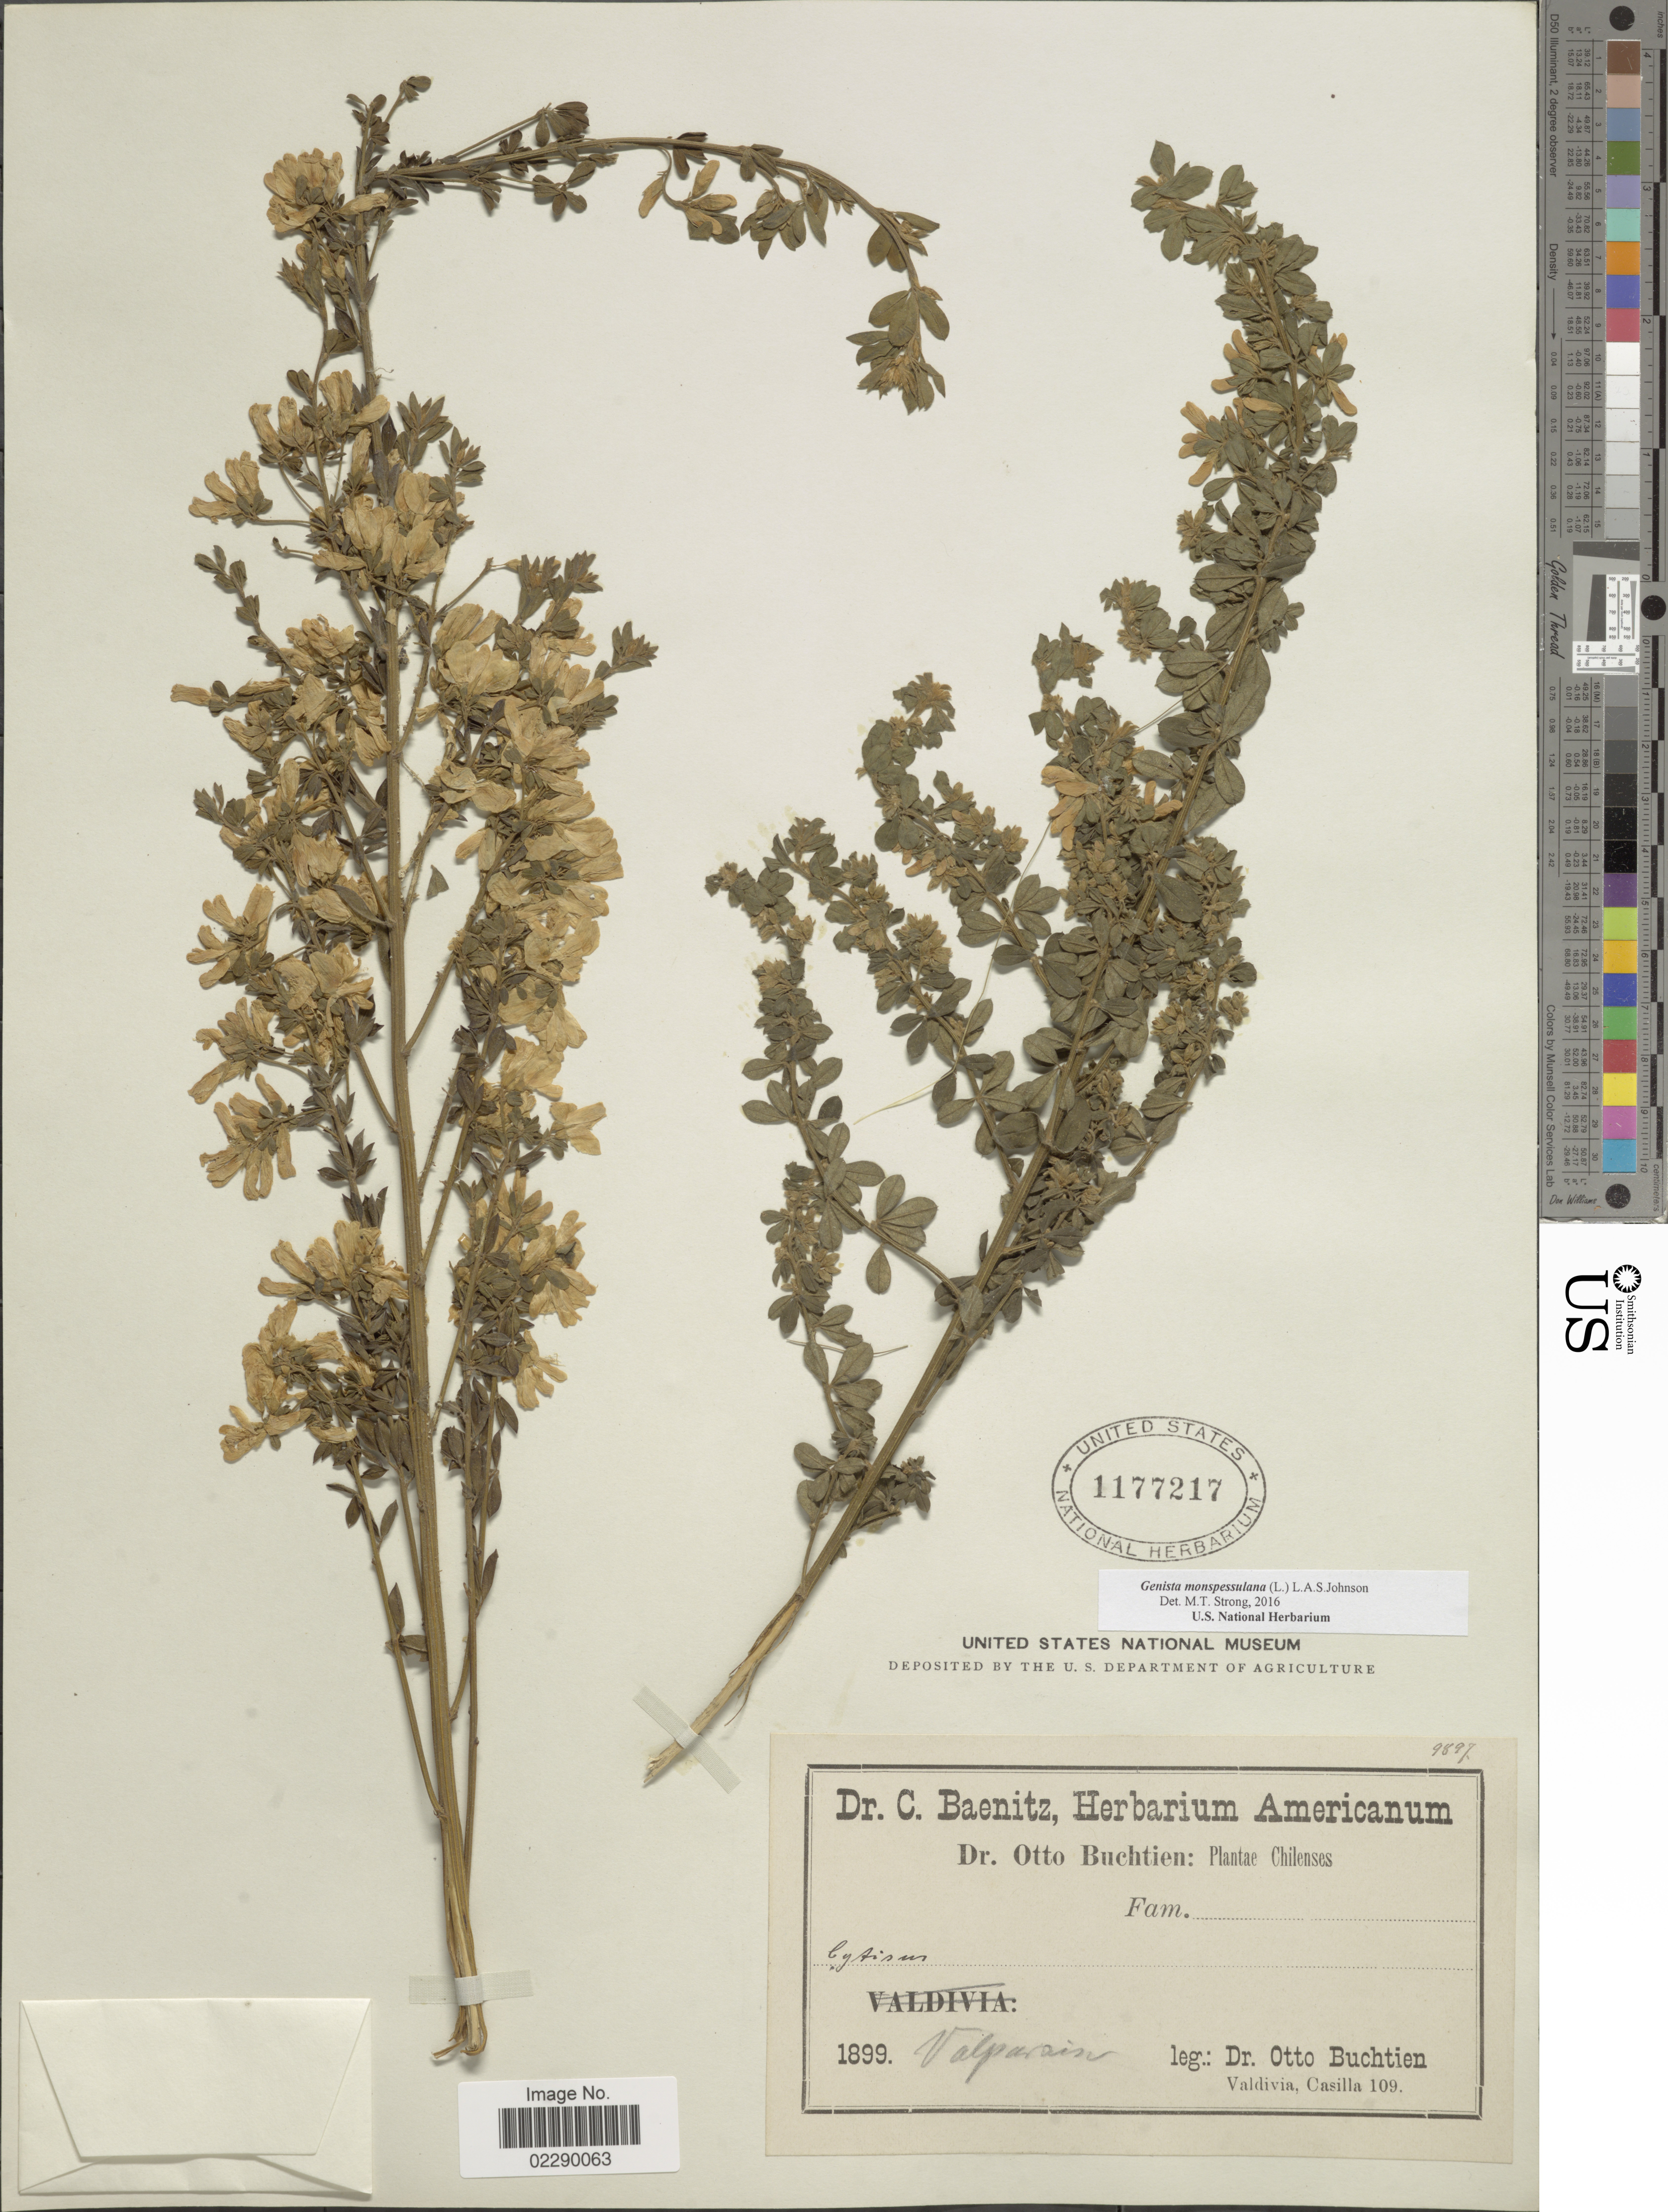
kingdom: Plantae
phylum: Tracheophyta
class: Magnoliopsida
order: Fabales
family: Fabaceae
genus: Genista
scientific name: Genista monspessulana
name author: (L.) L.A.S. Johnson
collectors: O. Buchtien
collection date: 1899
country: Chile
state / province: Valparaíso (V)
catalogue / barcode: US 1177217